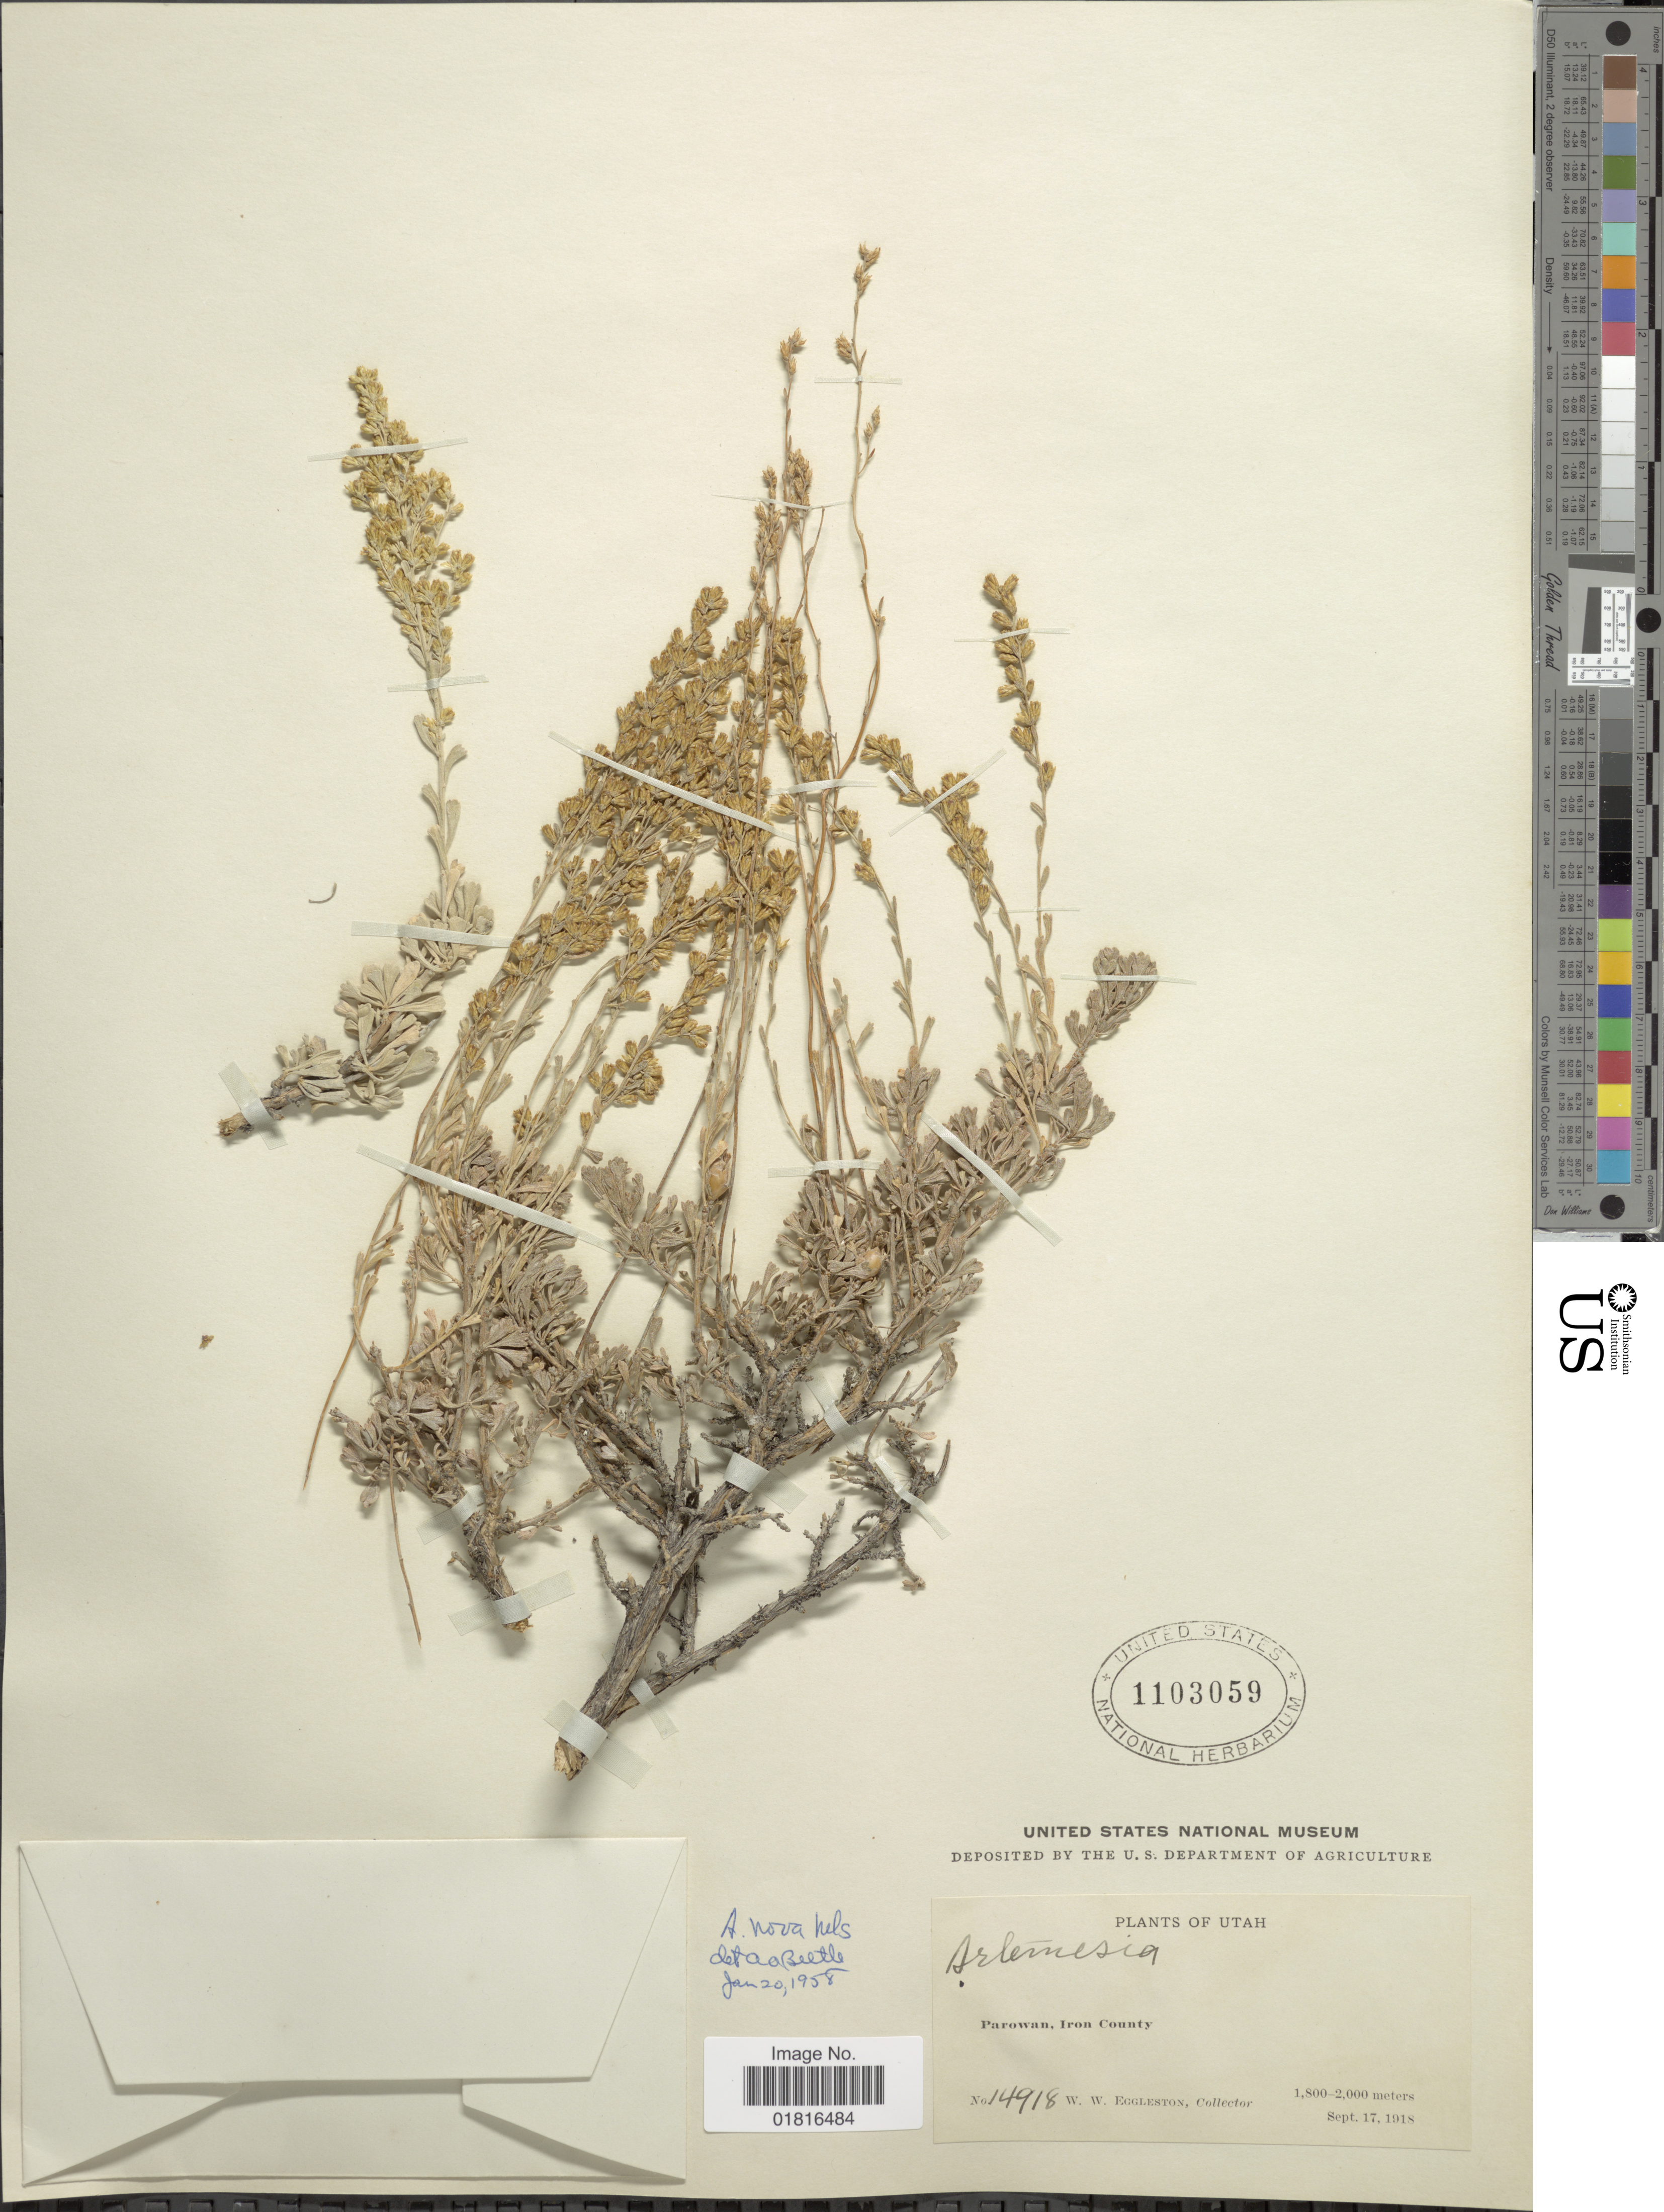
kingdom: Plantae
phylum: Tracheophyta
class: Magnoliopsida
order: Asterales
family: Asteraceae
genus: Artemisia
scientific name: Artemisia nova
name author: A. Nelson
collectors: W. W. Eggleston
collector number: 14918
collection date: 1918-09-17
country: United States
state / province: Utah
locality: Parowan, Iron County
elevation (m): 1800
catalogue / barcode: US 1103059